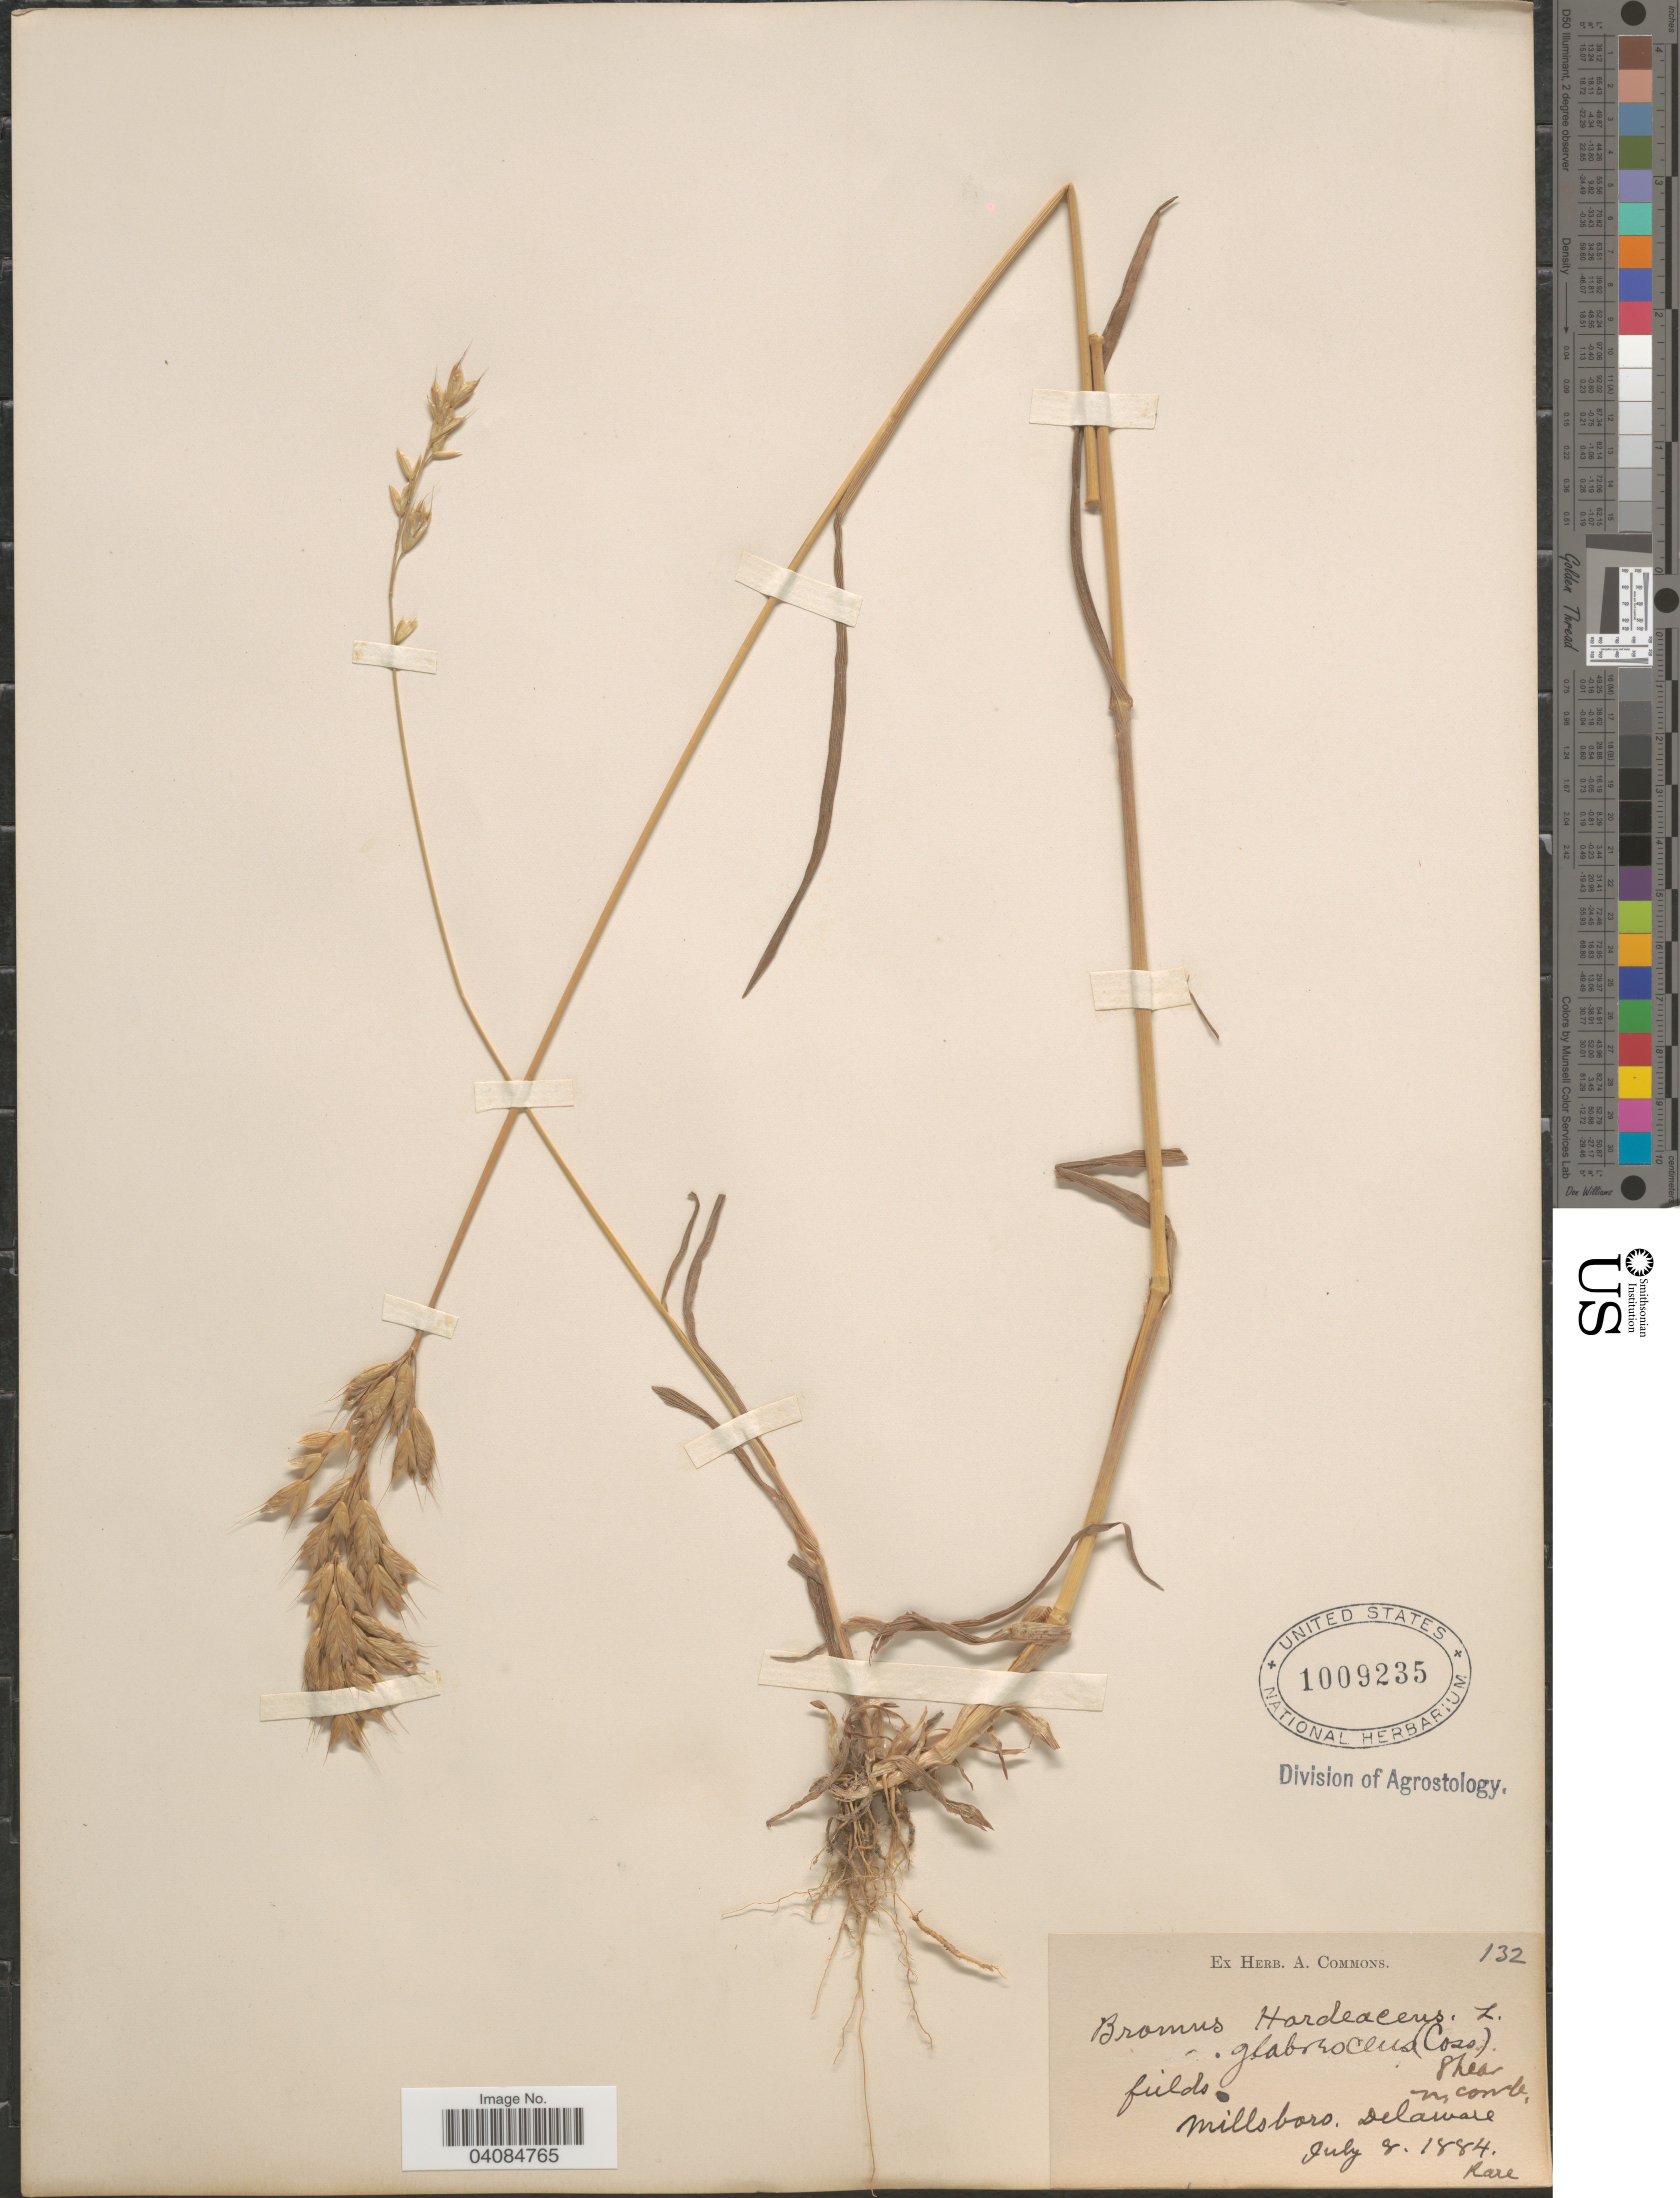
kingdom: Plantae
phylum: Tracheophyta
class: Liliopsida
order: Poales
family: Poaceae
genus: Bromus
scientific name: Bromus racemosus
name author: L.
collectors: ex herb. A. Commons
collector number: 132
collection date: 1884-07-03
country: United States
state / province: Delaware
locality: Fields. Millsboro.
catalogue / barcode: US 1009235